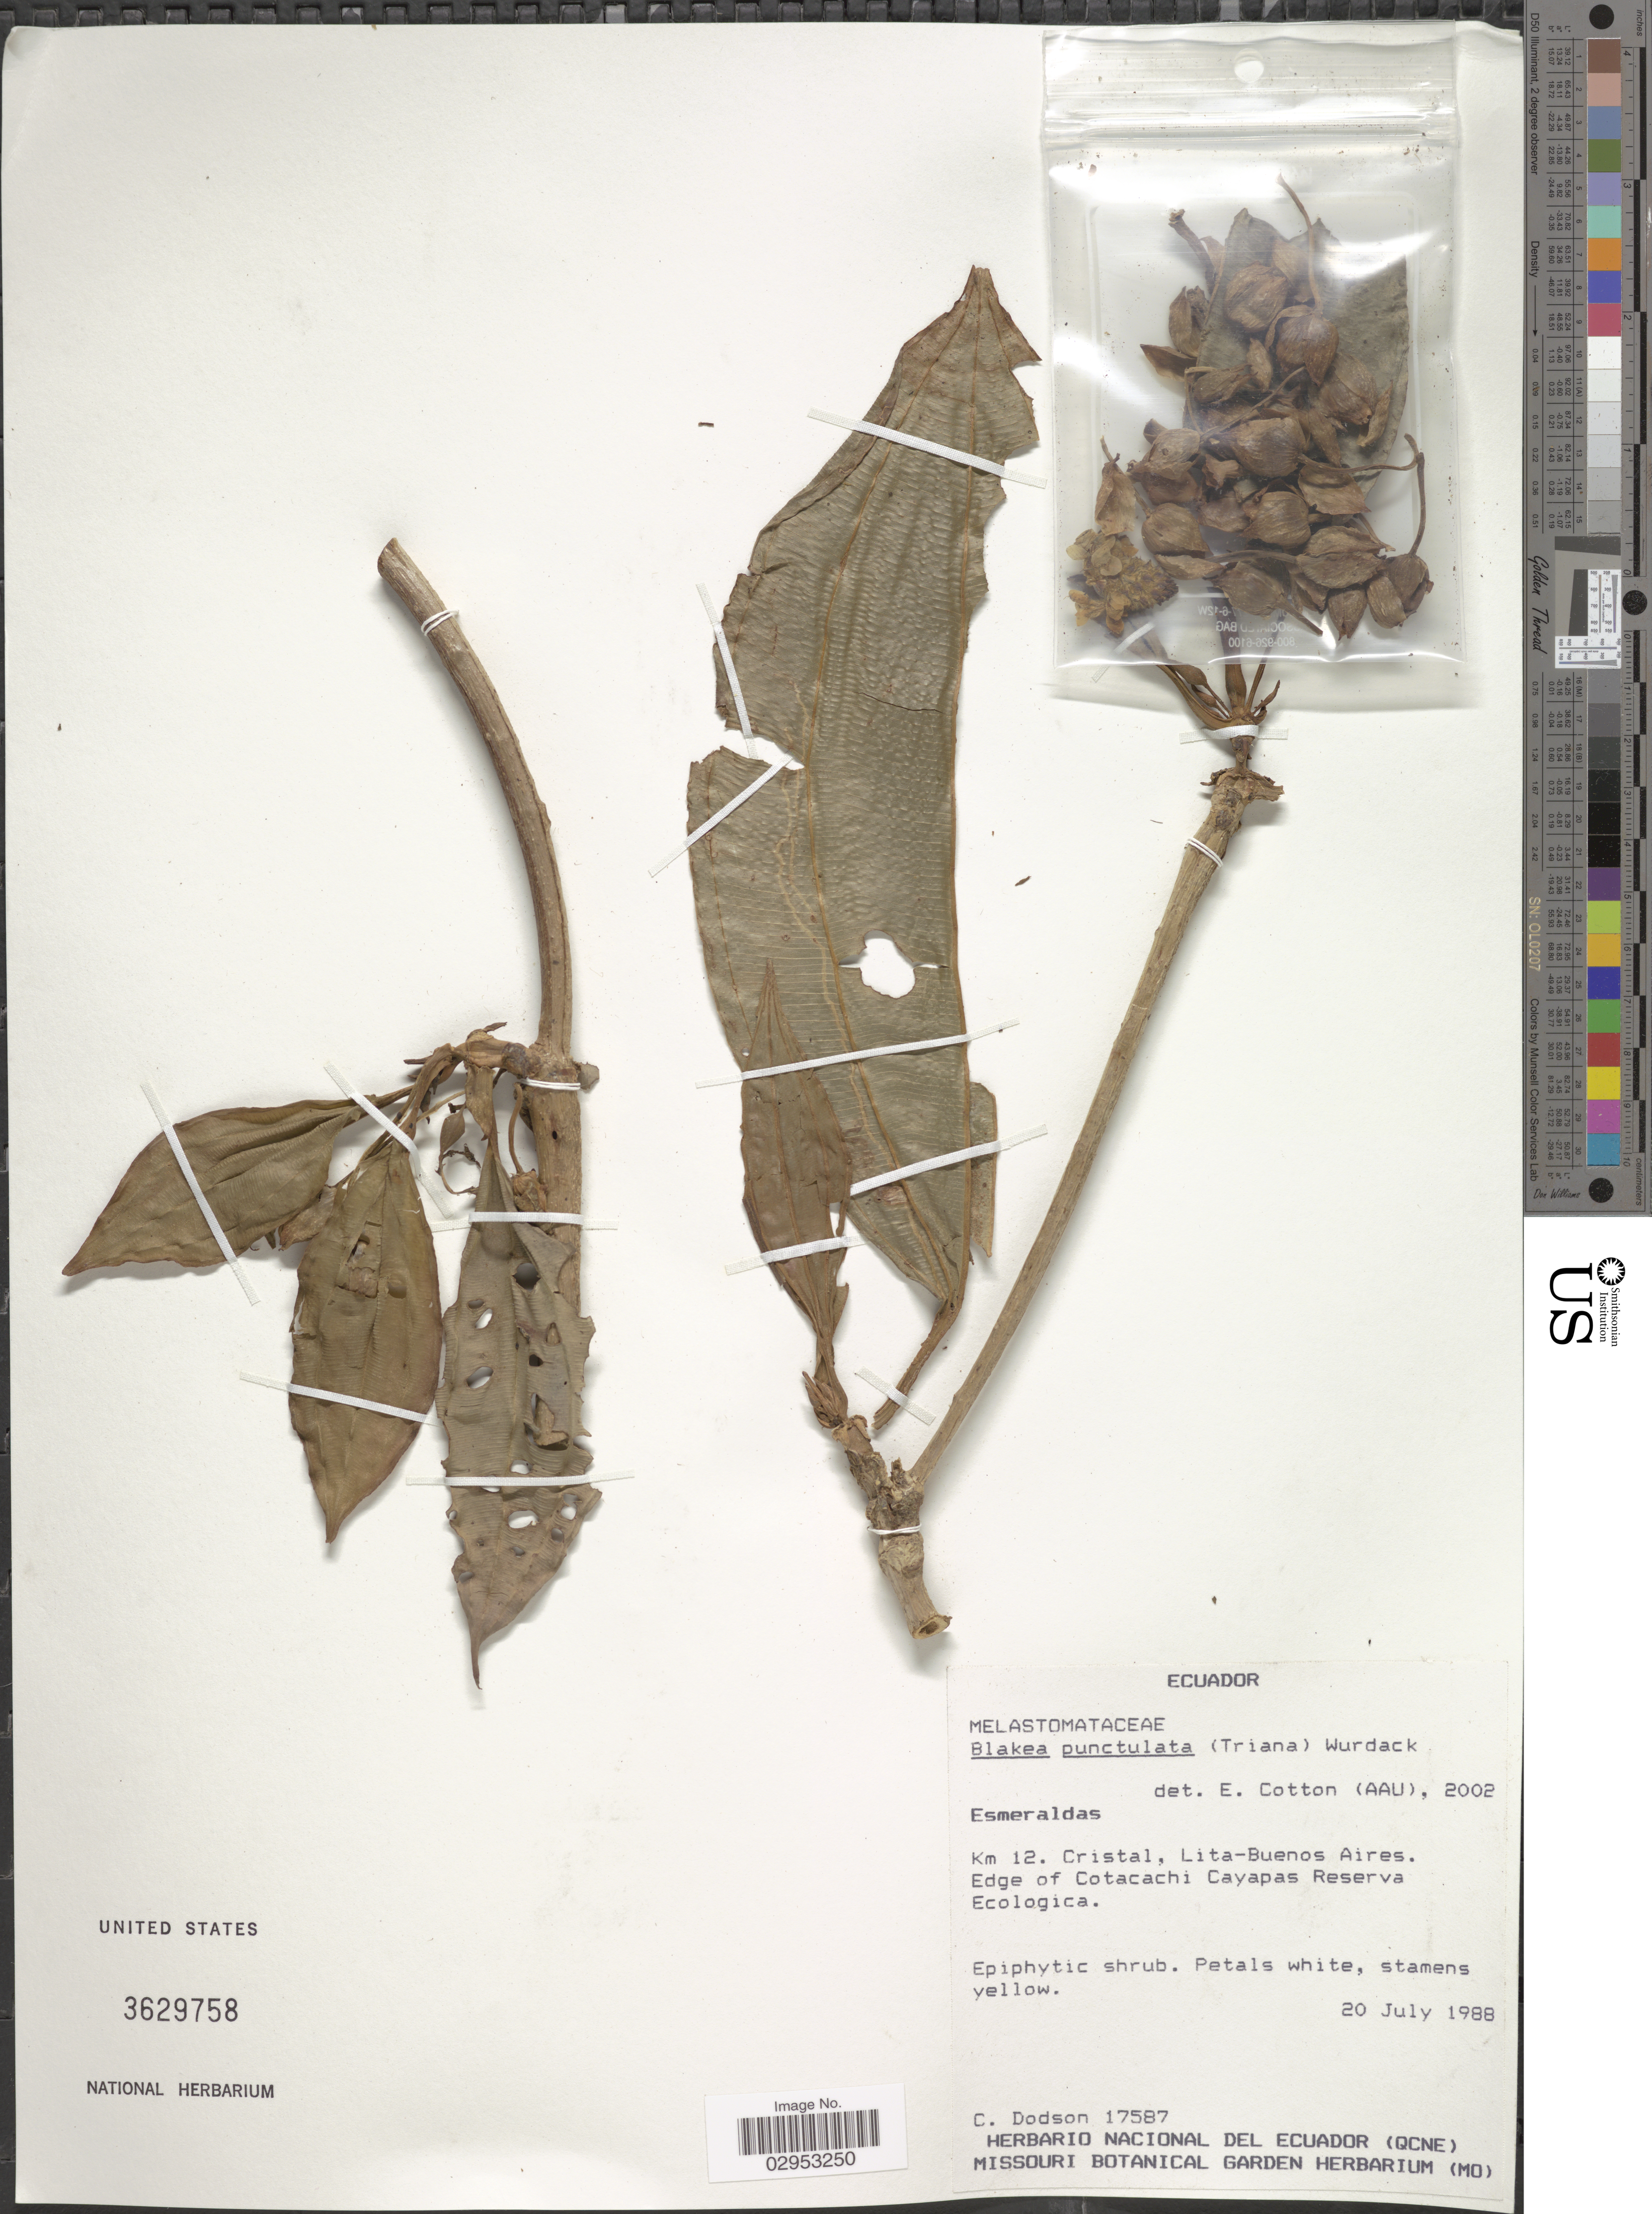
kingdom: Plantae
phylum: Tracheophyta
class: Magnoliopsida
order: Myrtales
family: Melastomataceae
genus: Blakea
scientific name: Blakea punctulata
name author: (Triana) Wurdack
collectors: C. Dodson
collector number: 17587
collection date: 1988-07-20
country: Ecuador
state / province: Esmeraldas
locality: Km 12. Cristal, Lita-Buenos Aires. Edge of Cotacachi Cayapas Reserva Ecologica.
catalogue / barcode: US 3629758